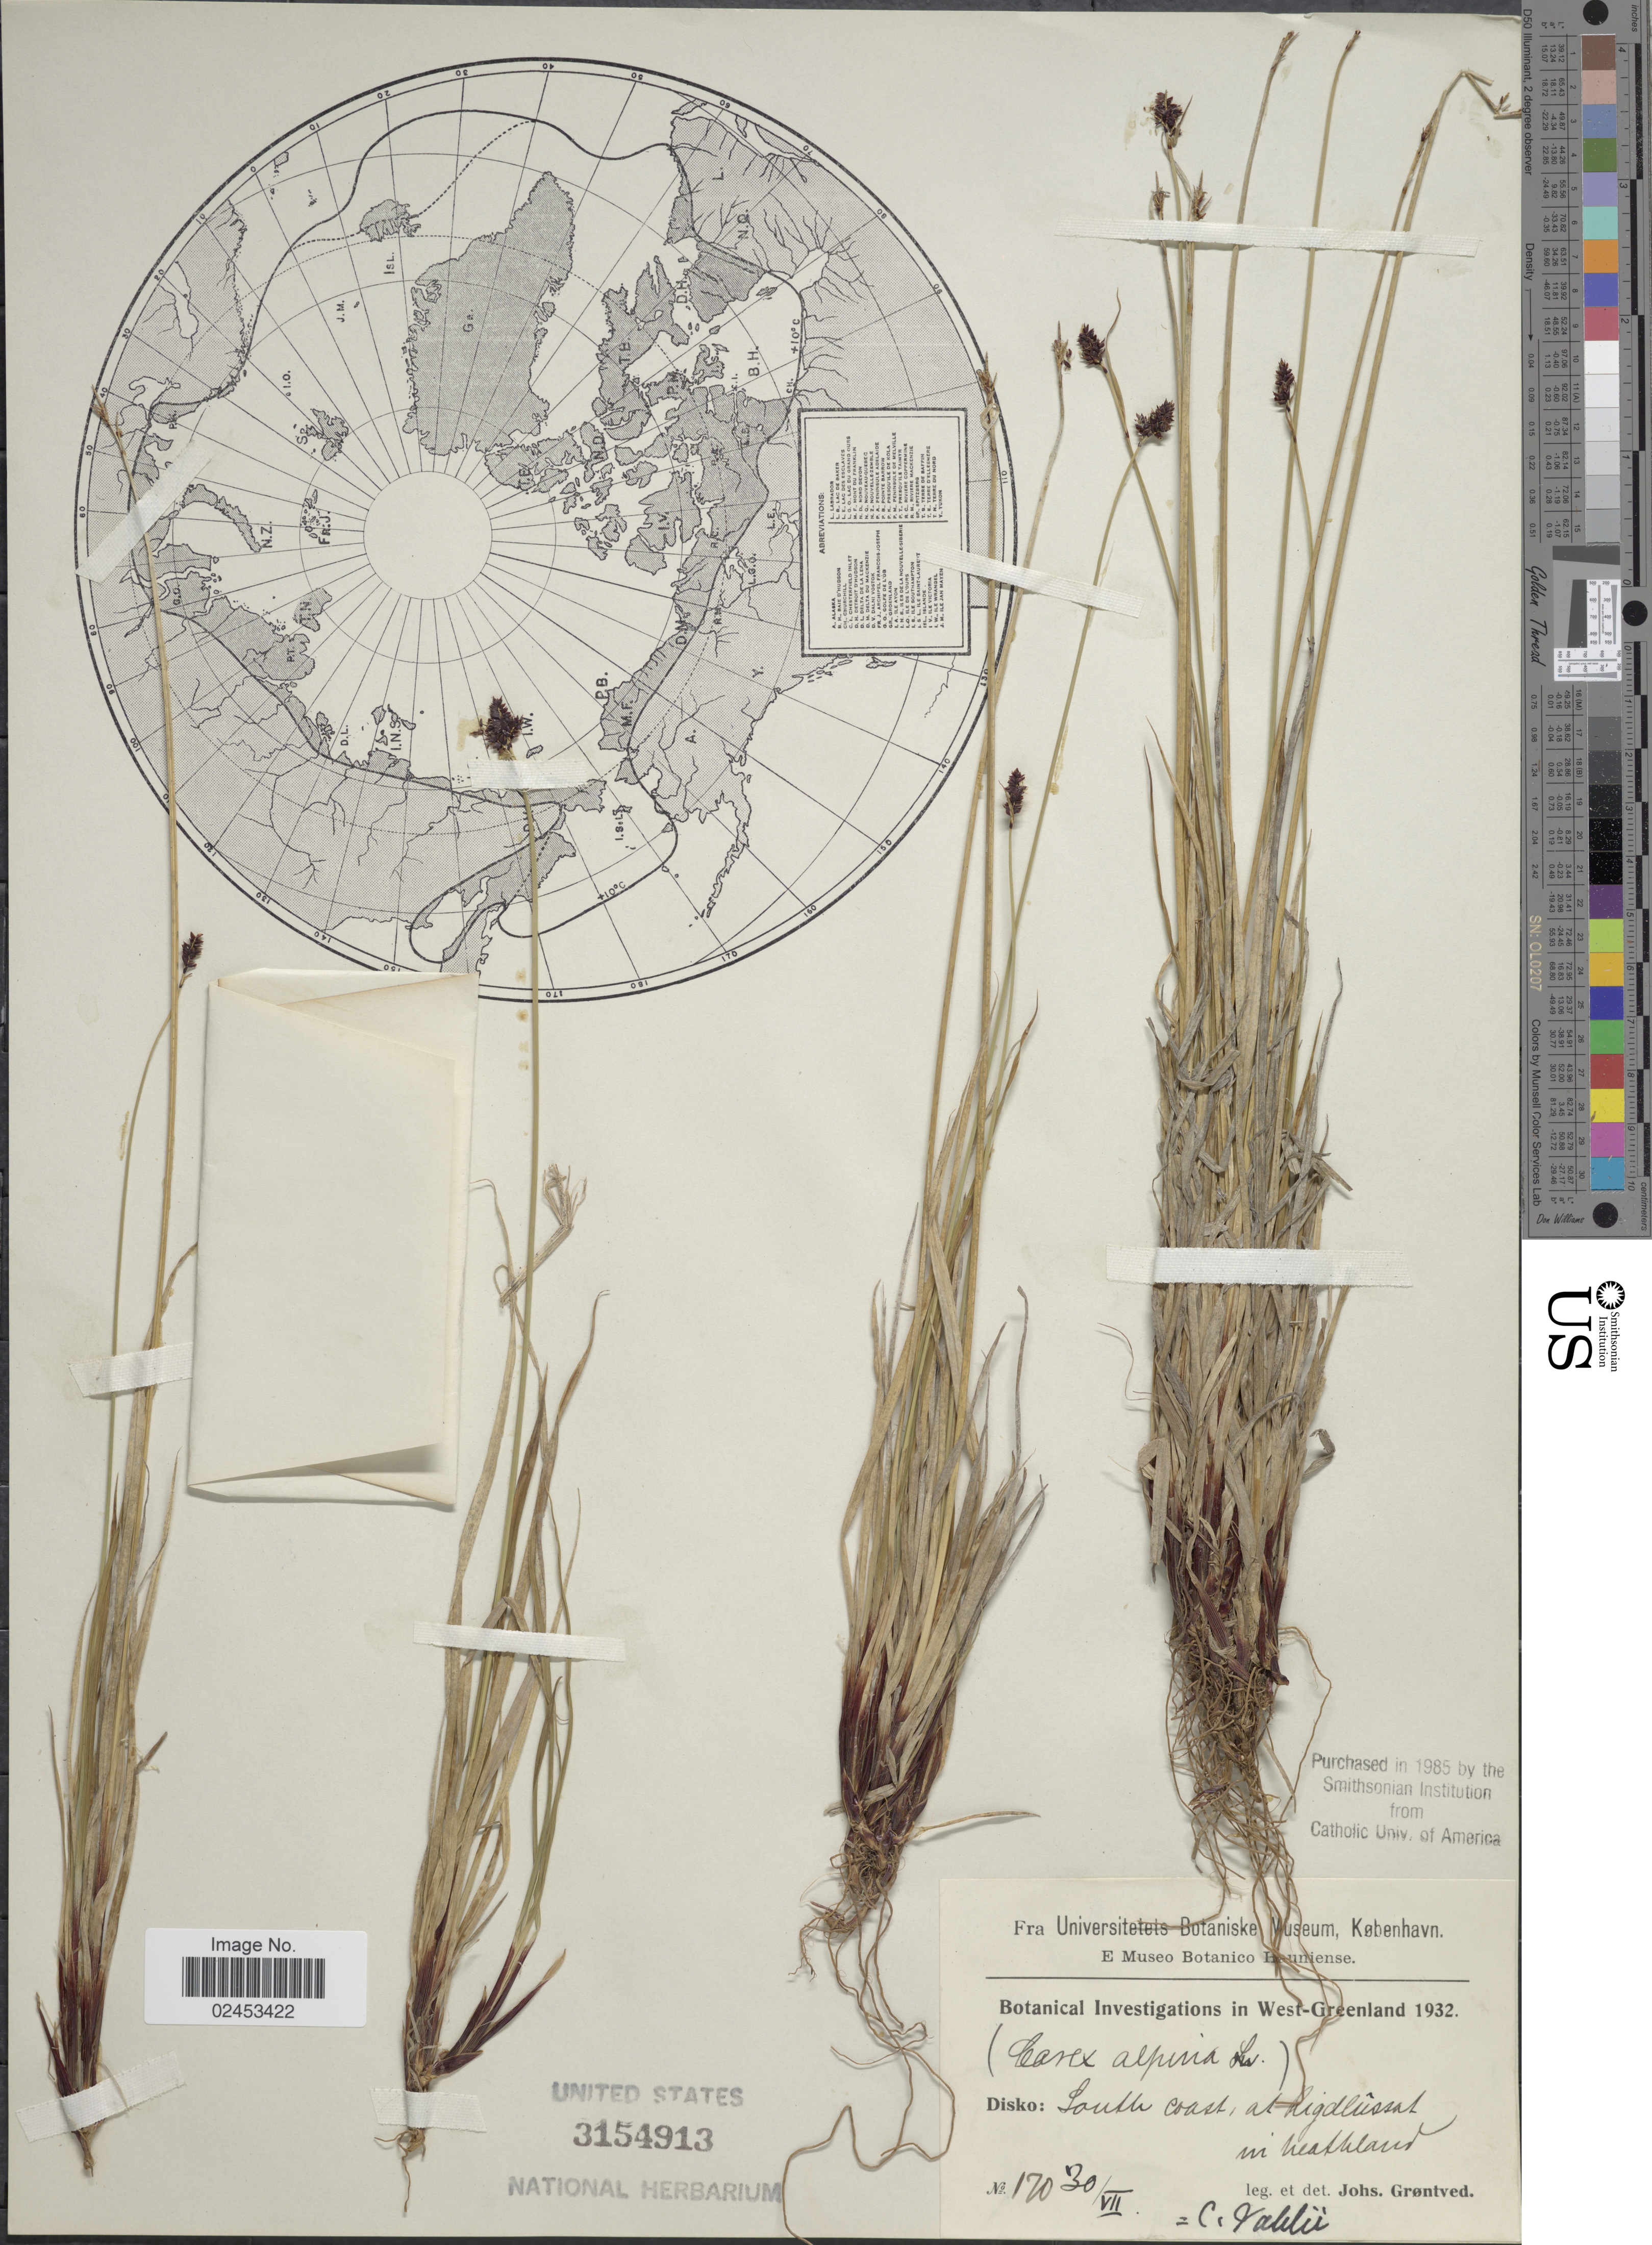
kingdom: Plantae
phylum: Tracheophyta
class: Liliopsida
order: Poales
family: Cyperaceae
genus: Carex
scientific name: Carex norvegica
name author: Retz.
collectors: J. Grøntved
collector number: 170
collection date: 1932-07-30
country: Greenland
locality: West-Greenland, Disko: South coast, at Kigdlûssat in heathland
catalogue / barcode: US 3154913